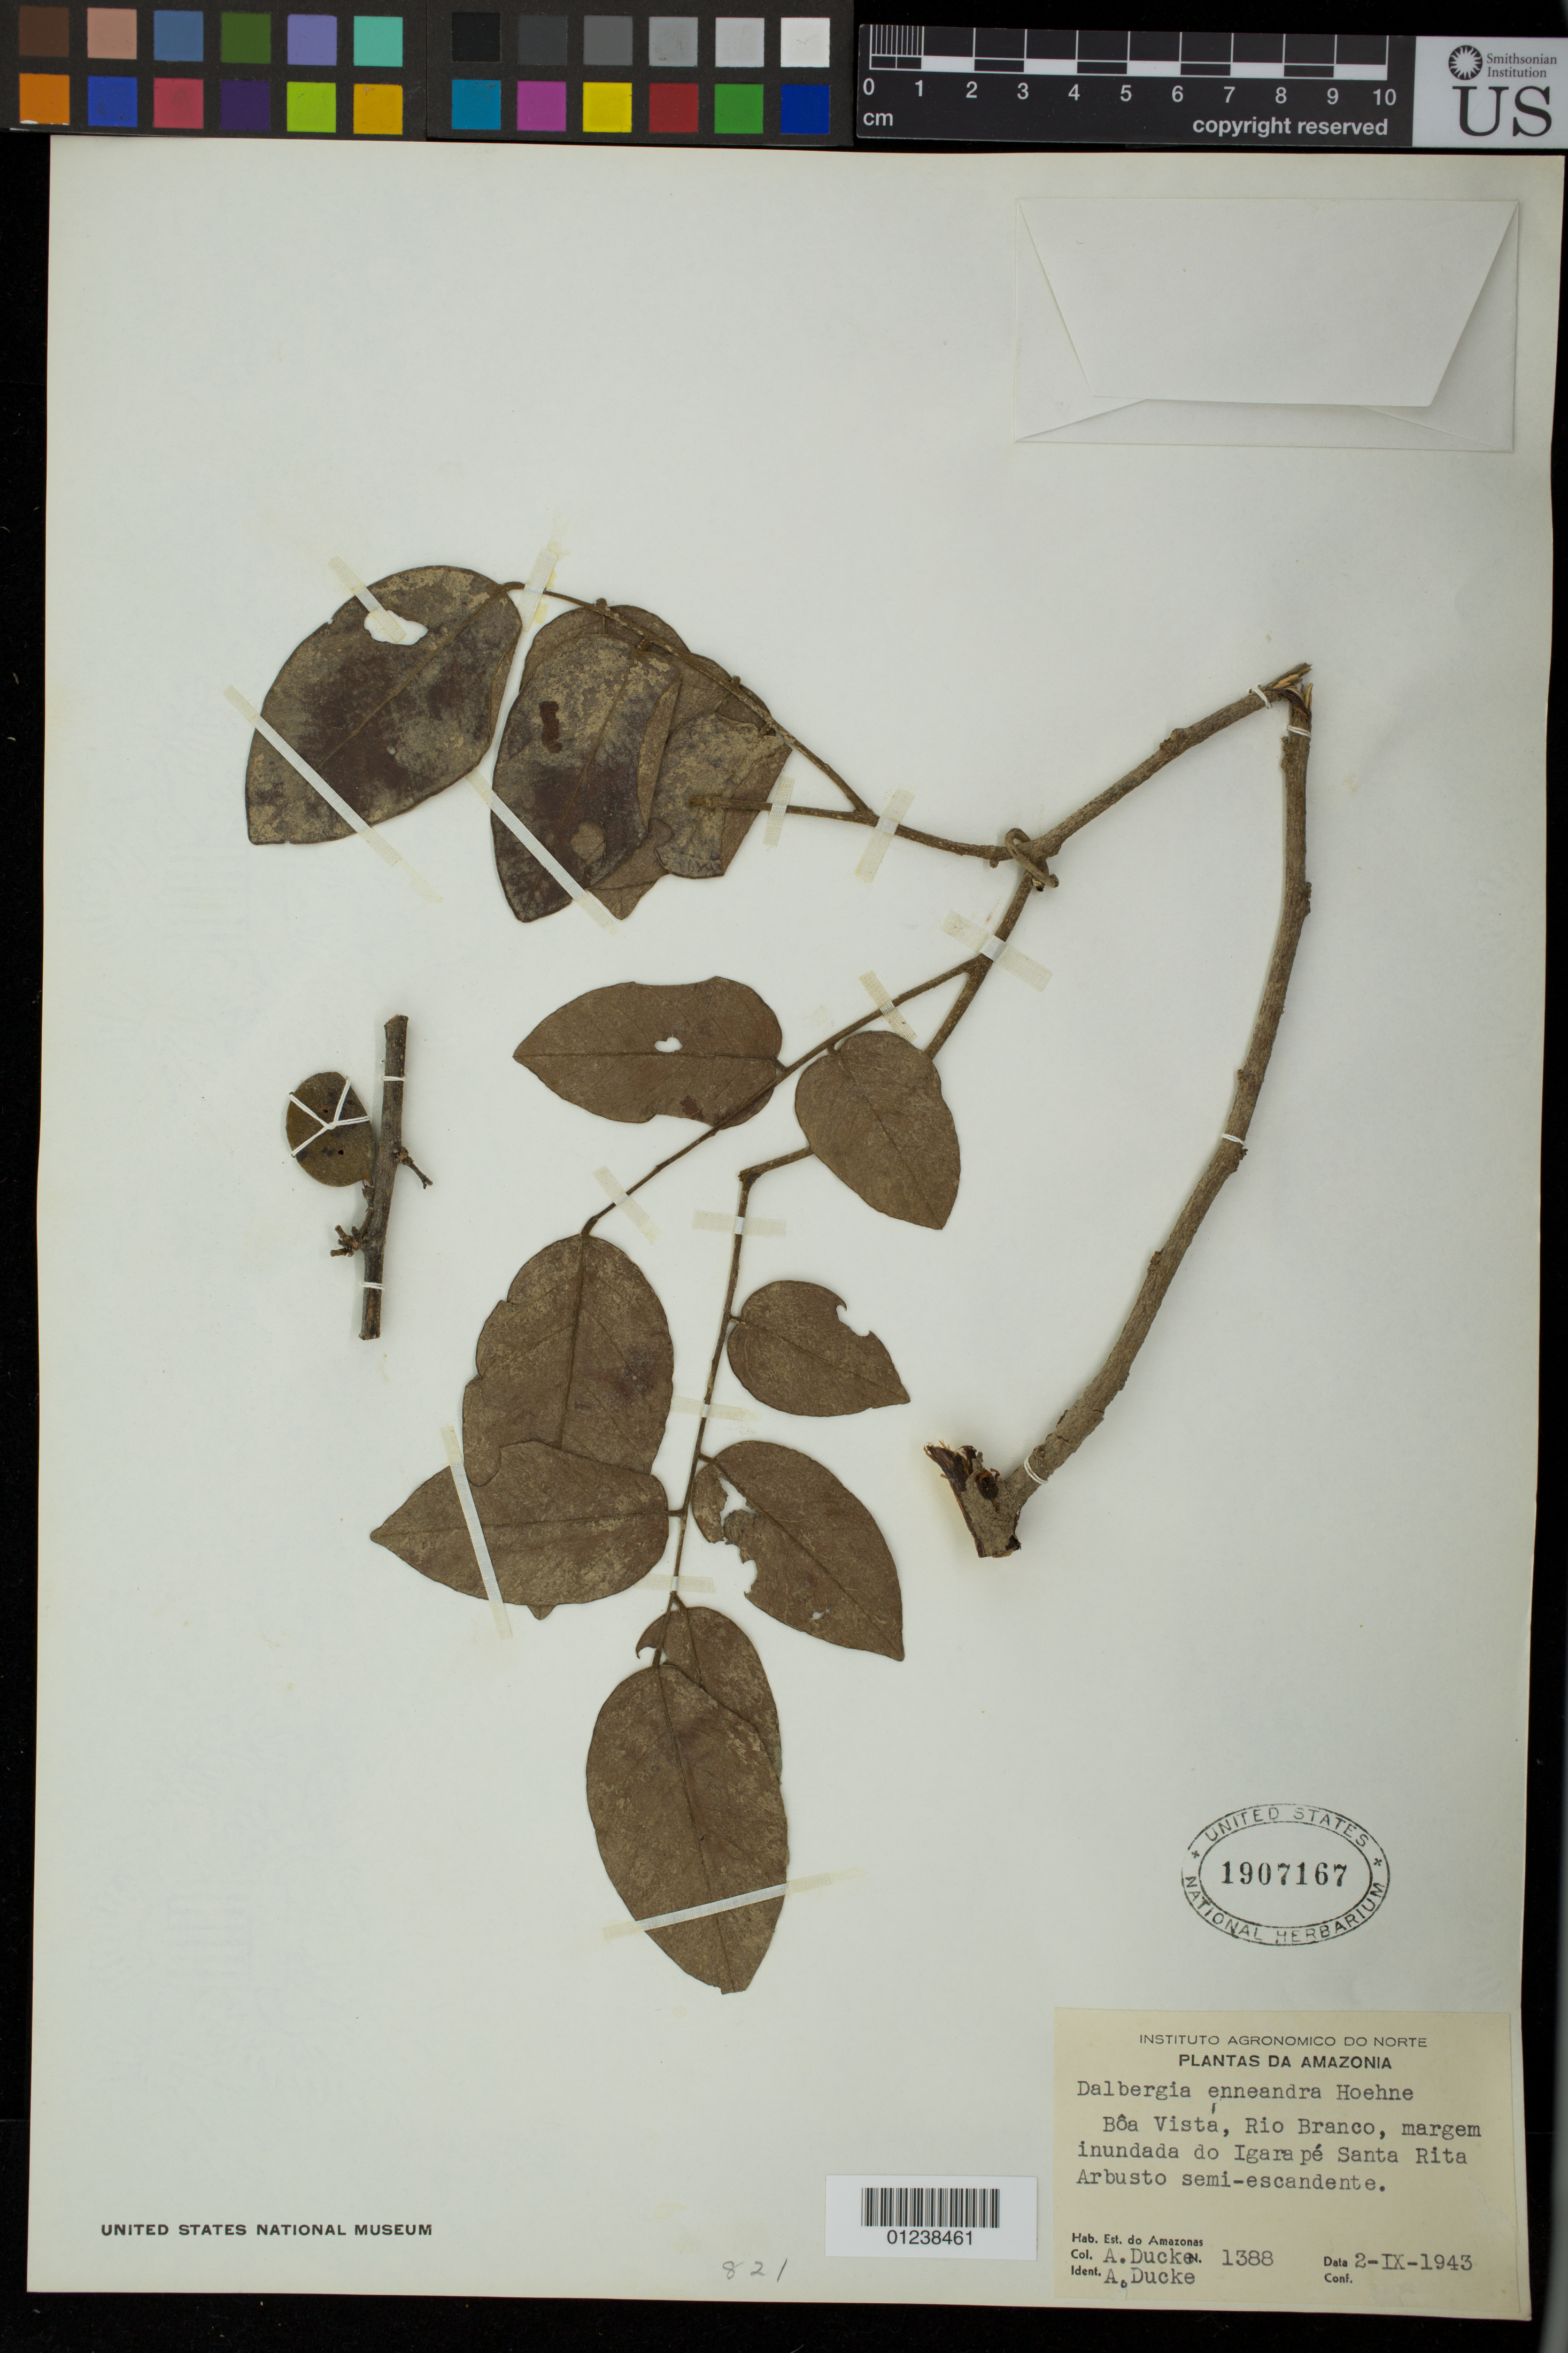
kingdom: Plantae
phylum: Tracheophyta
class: Magnoliopsida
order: Fabales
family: Fabaceae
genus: Dalbergia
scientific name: Dalbergia riedelii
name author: (Benth.) Sandwith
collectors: A. Ducke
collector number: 1388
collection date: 1943-09-02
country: Brazil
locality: Boa Vista, Rio Branco, margem inundada do Igarape Santa Rita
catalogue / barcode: US 1907167